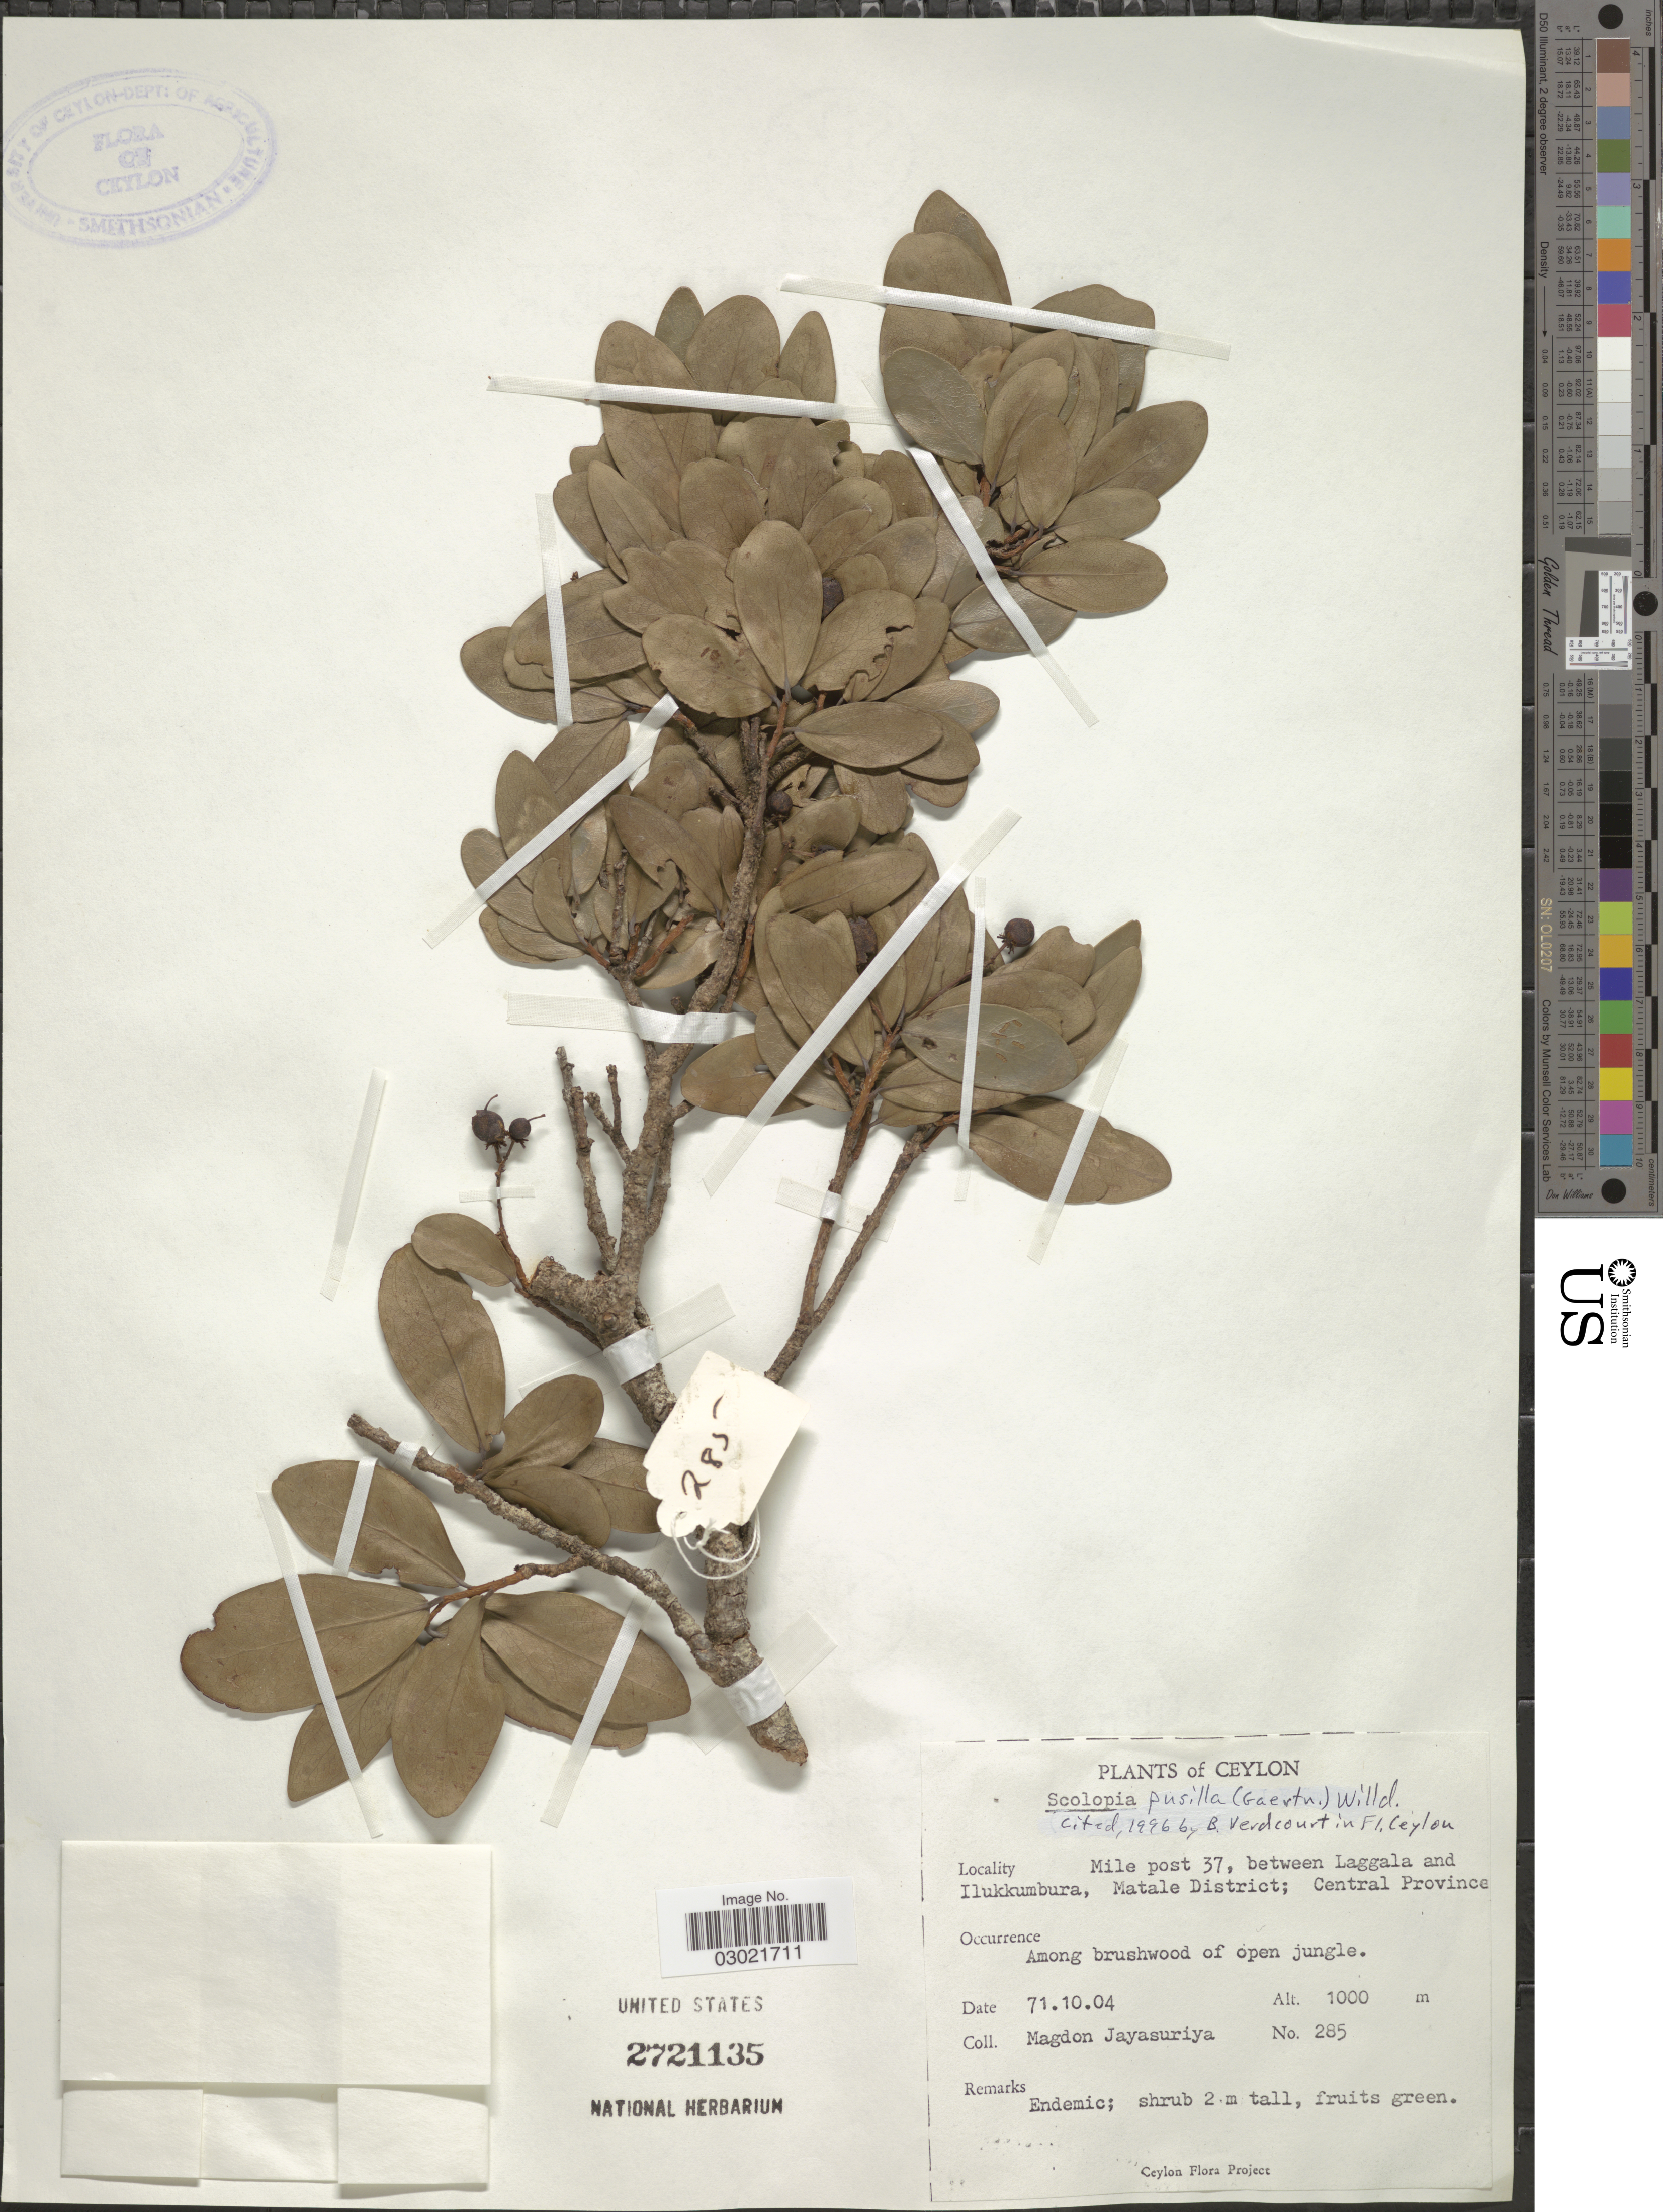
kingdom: Plantae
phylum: Tracheophyta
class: Magnoliopsida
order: Malpighiales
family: Salicaceae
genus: Scolopia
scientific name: Scolopia pusilla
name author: (Gaertn.) Willd.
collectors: A. H. Jayasuriya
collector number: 285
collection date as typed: Transcribed d/m/y: 4/10/71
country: Sri Lanka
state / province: Central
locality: Ceylon. Mile post 37, between Laggala and Ilukkumbura, Matale District.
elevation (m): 1000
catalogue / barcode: US 2721135